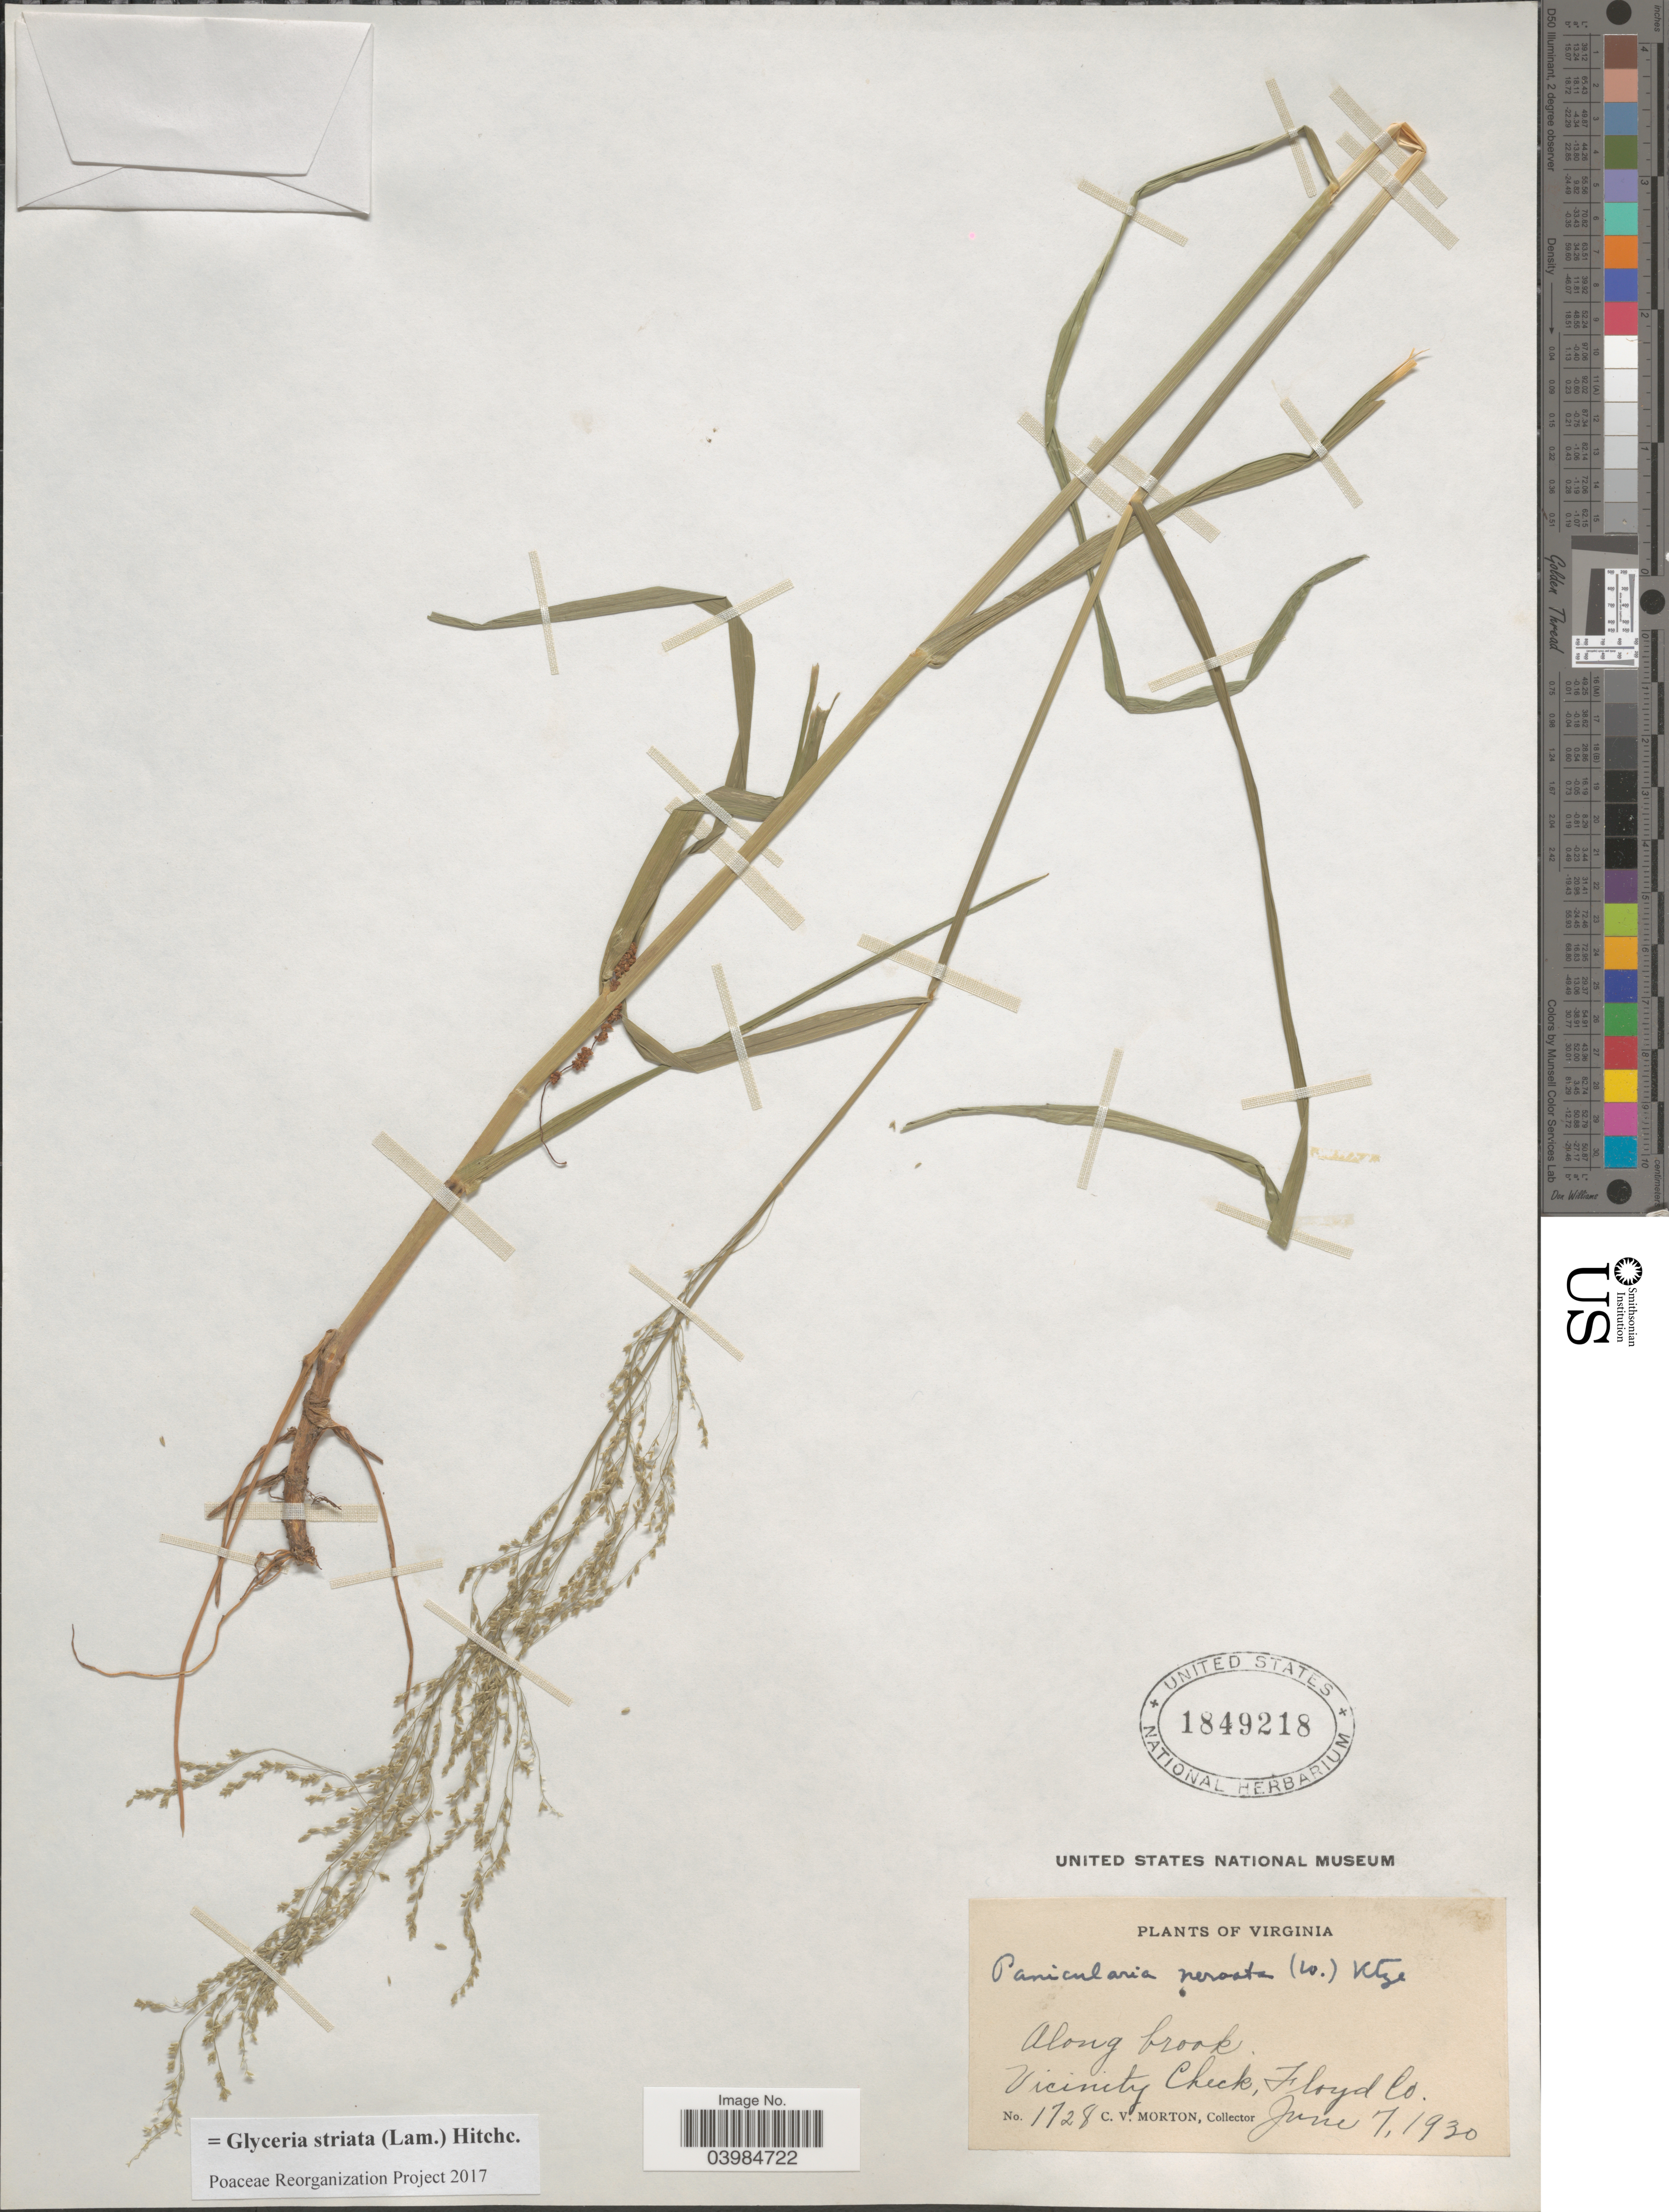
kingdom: Plantae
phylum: Tracheophyta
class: Liliopsida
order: Poales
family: Poaceae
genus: Glyceria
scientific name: Glyceria striata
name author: (Lam.) Hitchc.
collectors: C. V. Morton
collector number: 1728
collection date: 1930-06-07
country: United States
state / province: Virginia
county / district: Floyd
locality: Along brook, Vicinity Check, Floyd Co.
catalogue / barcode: US 1849218